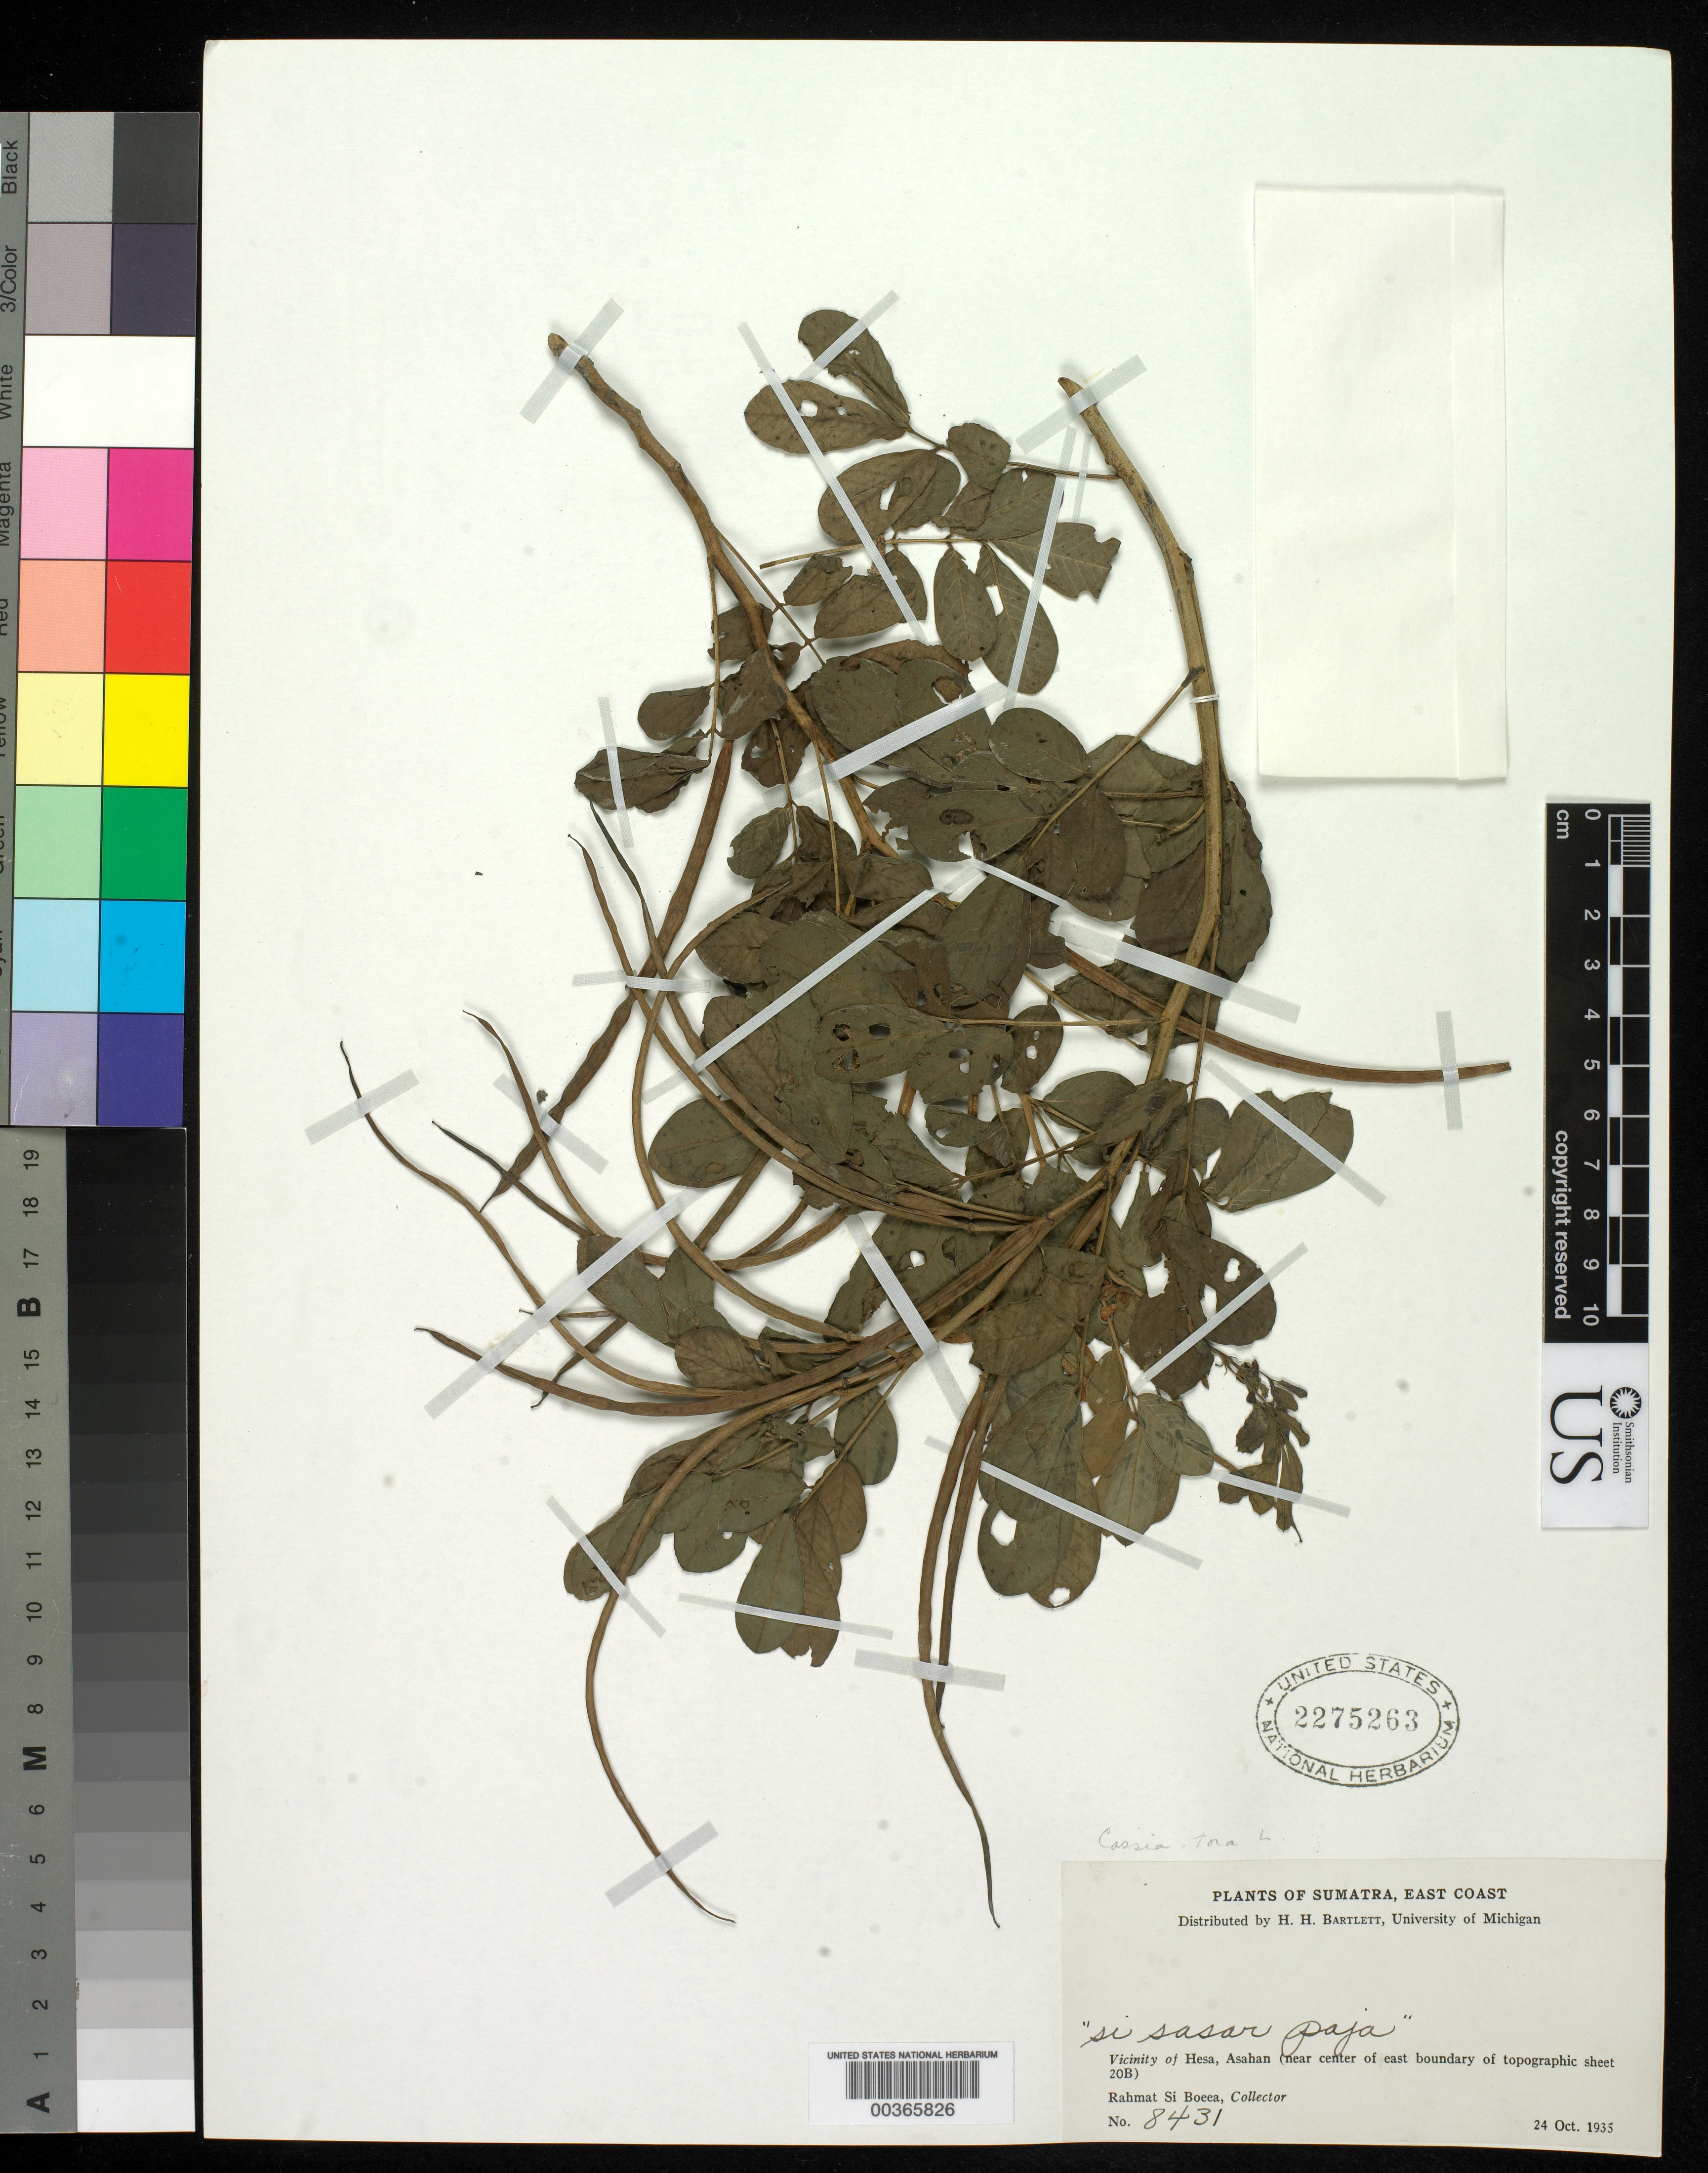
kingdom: Plantae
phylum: Tracheophyta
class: Magnoliopsida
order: Fabales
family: Fabaceae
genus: Senna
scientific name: Senna tora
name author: (L.) Roxb.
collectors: Rahmat Si Boeea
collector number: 8431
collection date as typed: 24 Oct 1935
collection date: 1935-10-24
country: Indonesia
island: Sumatra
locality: Vicinity of hes, asahan; e coast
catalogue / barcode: US 2275263